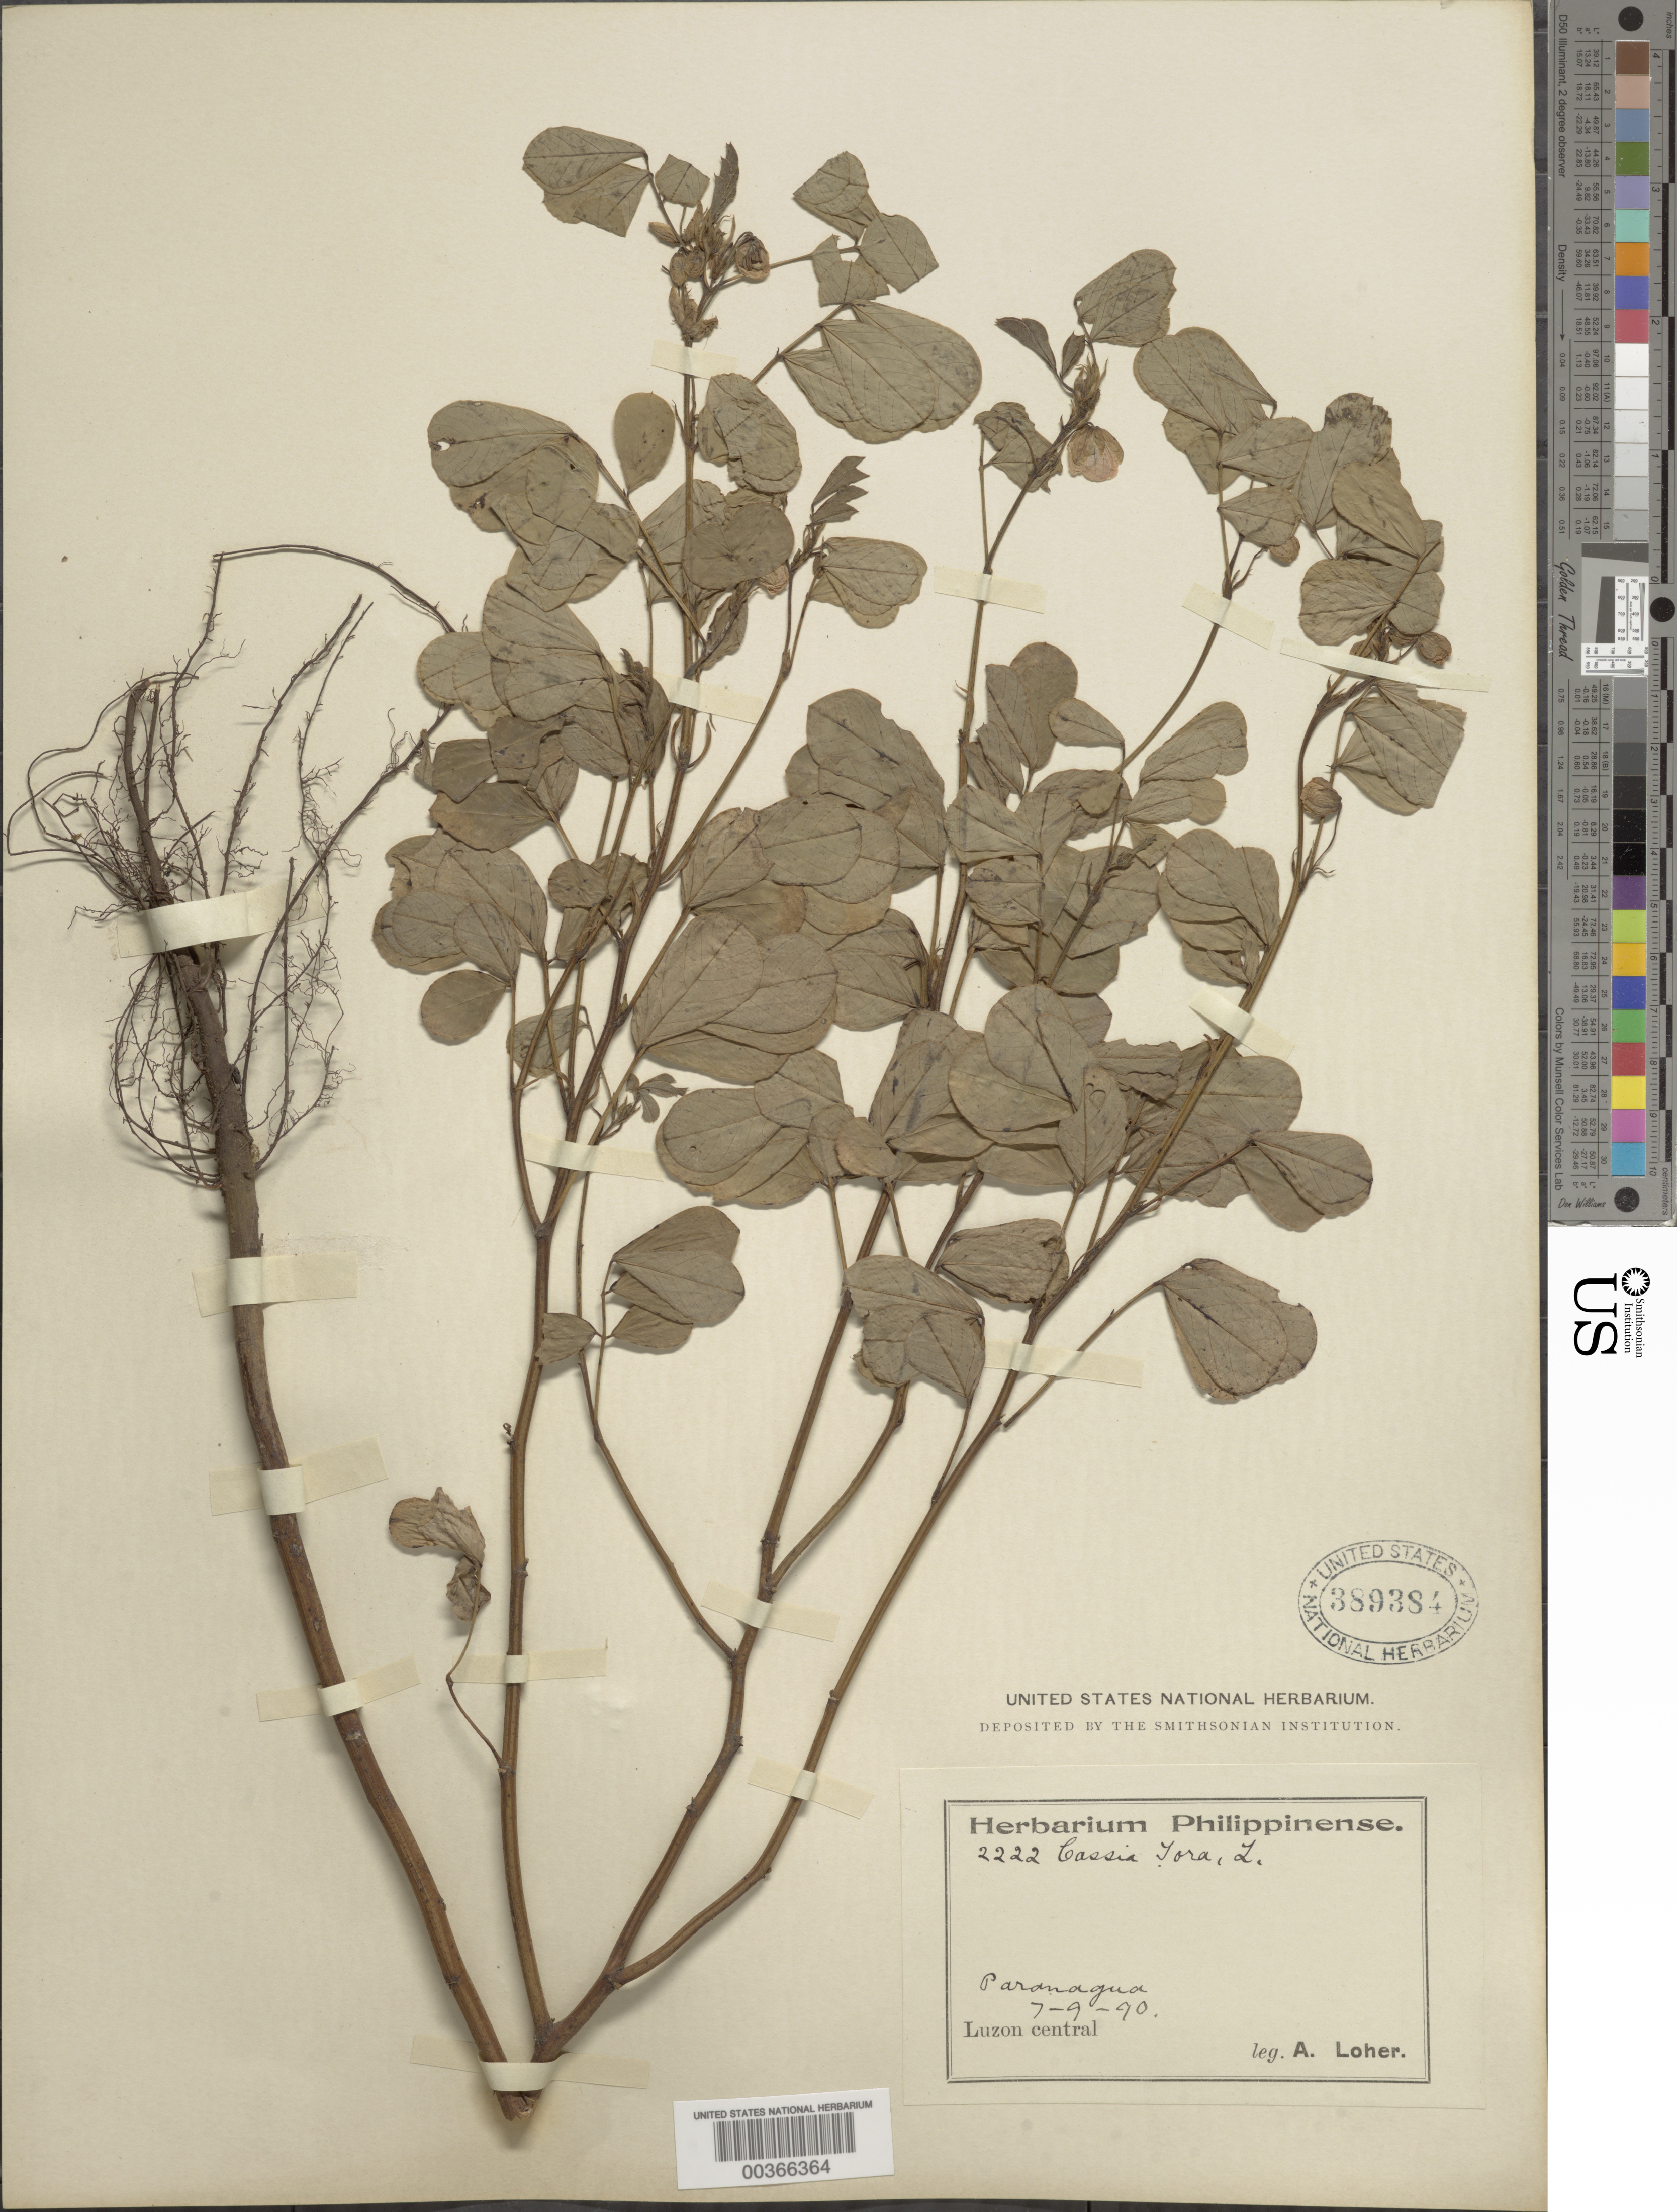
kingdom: Plantae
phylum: Tracheophyta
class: Magnoliopsida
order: Fabales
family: Fabaceae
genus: Senna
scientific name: Senna tora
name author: (L.) Roxb.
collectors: A. Loher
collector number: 2222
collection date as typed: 07 Sep 1890 or 09 Jul 1890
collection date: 1890-07-09 or 1890-09-07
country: Philippines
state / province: Central Luzon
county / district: Pampanga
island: Luzon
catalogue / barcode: US 389384